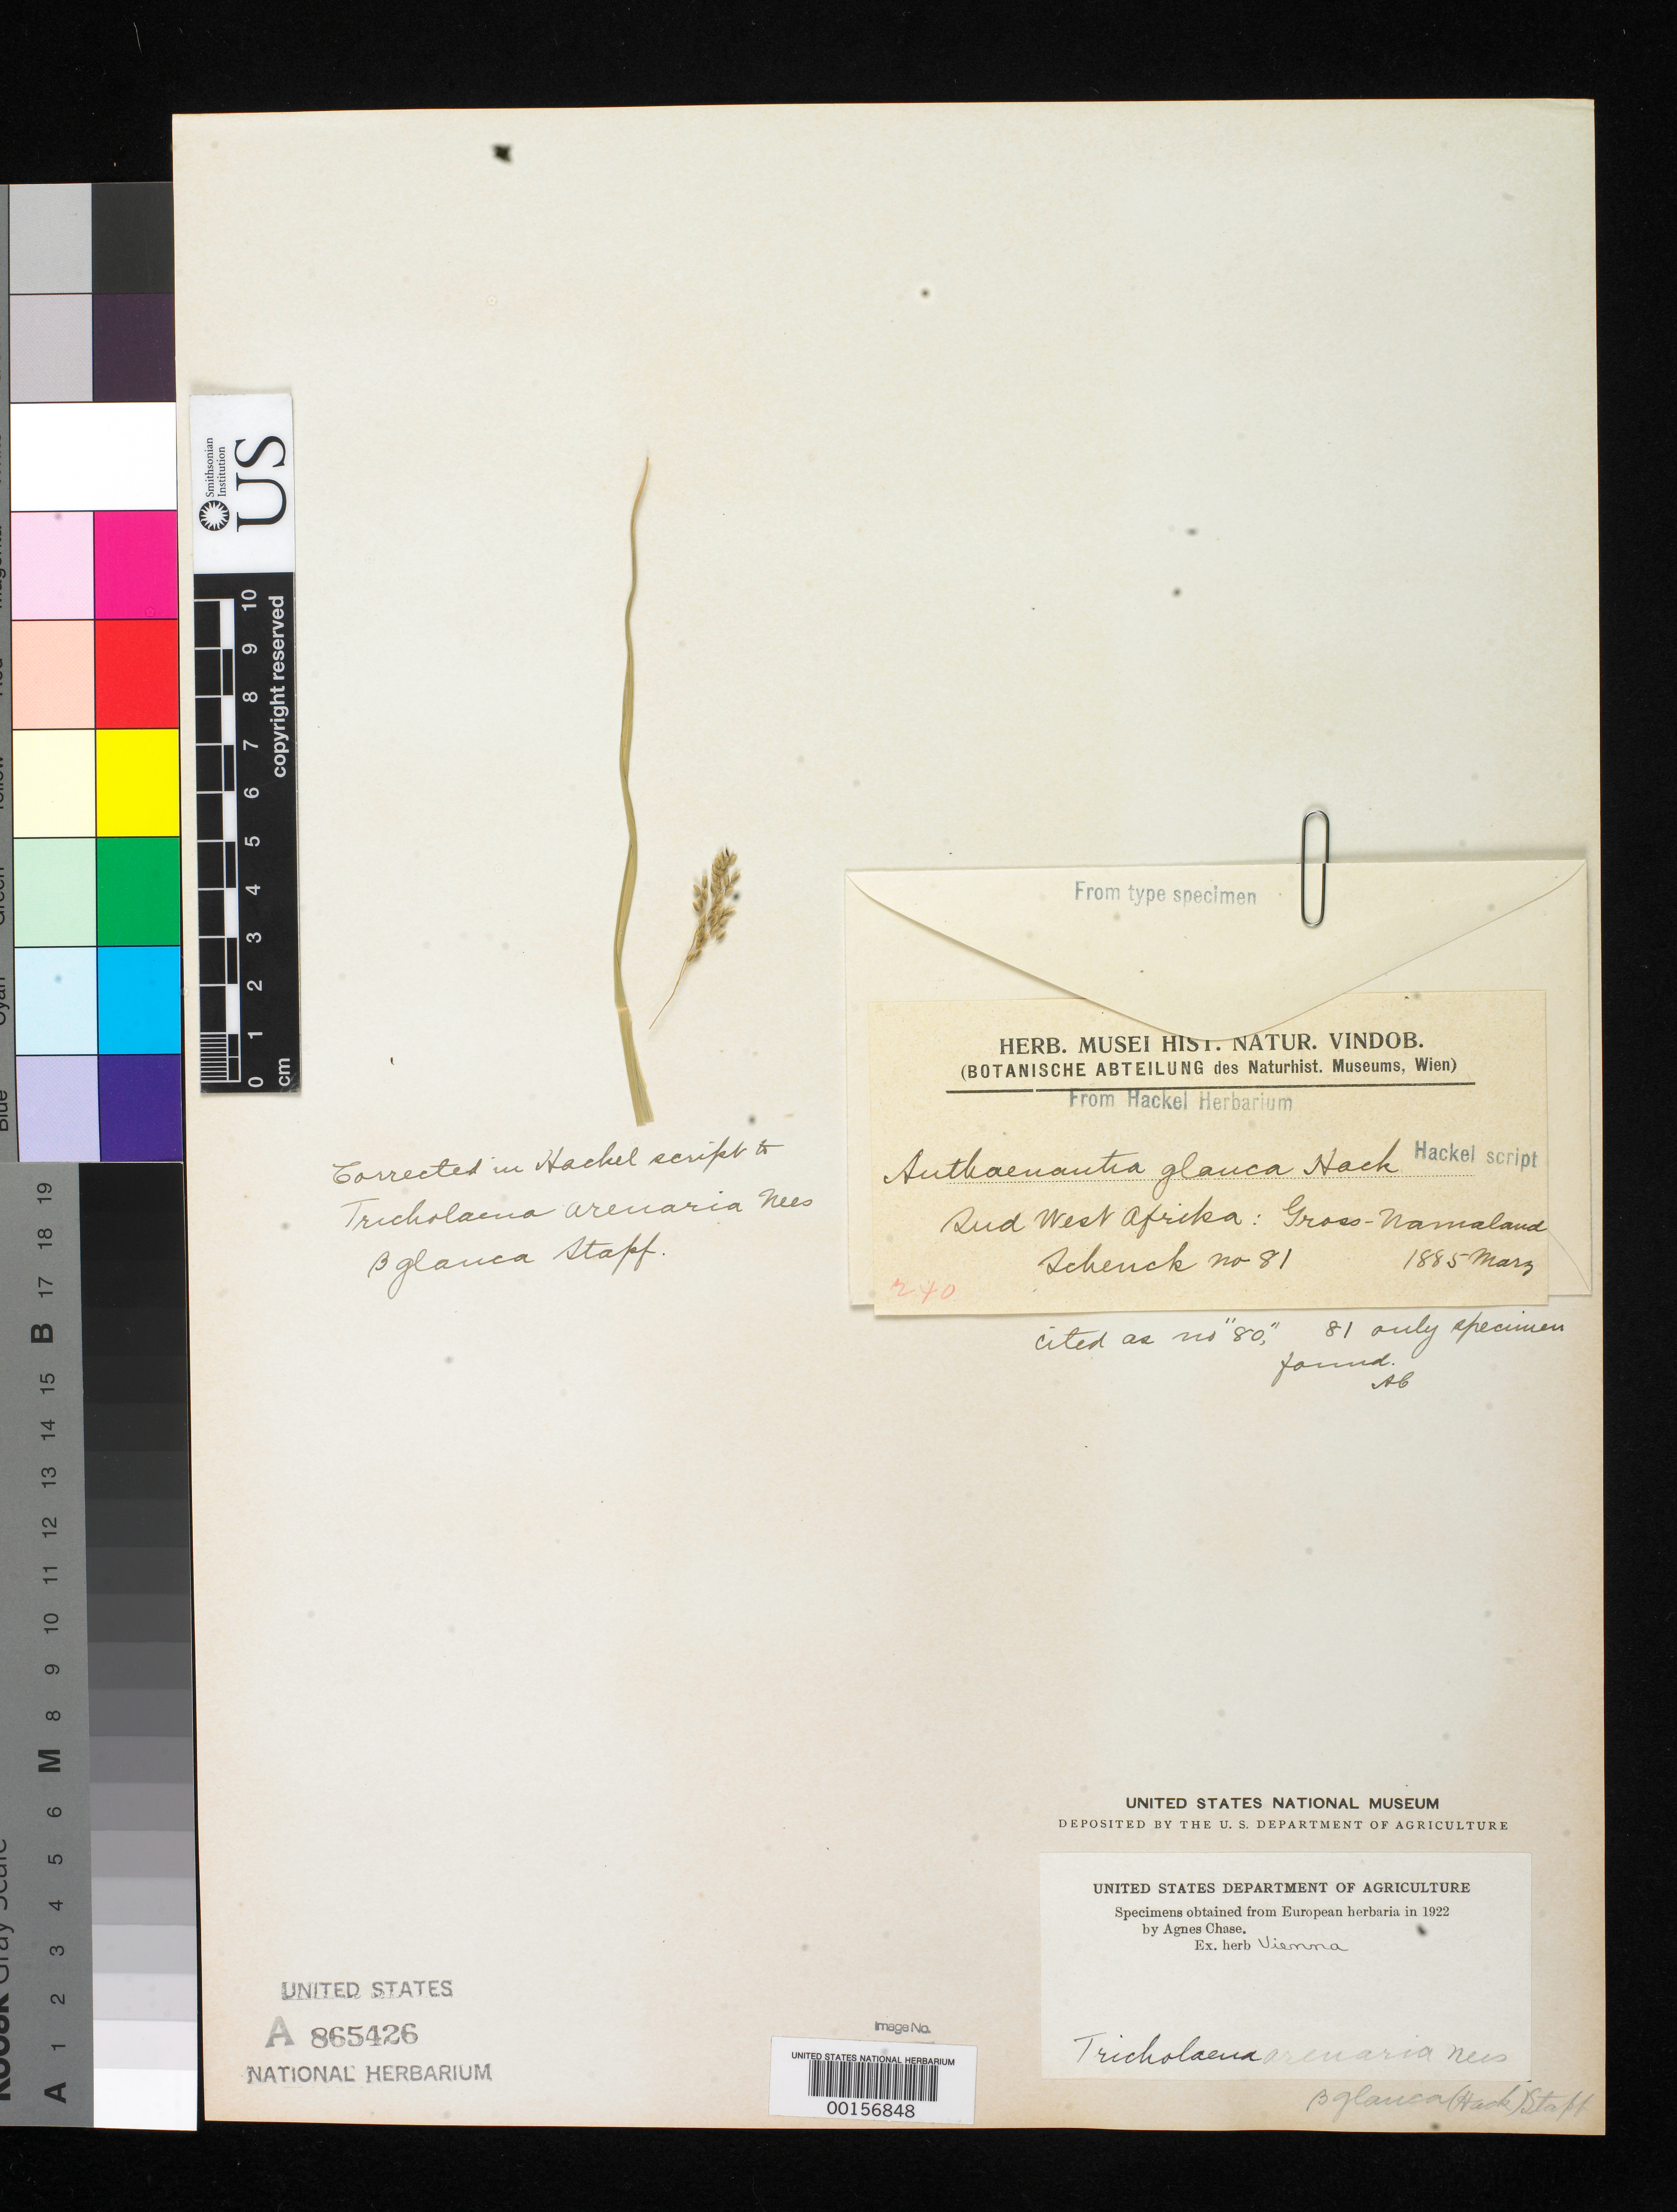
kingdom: Plantae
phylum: Tracheophyta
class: Liliopsida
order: Poales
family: Poaceae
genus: Anthaenantia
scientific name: Anthaenantia glauca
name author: Hack. in Schinz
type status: Type Fragment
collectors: J. Schenck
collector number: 80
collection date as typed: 1885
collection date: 1885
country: Namibia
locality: Gross-Namaland.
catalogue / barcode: US 865426A